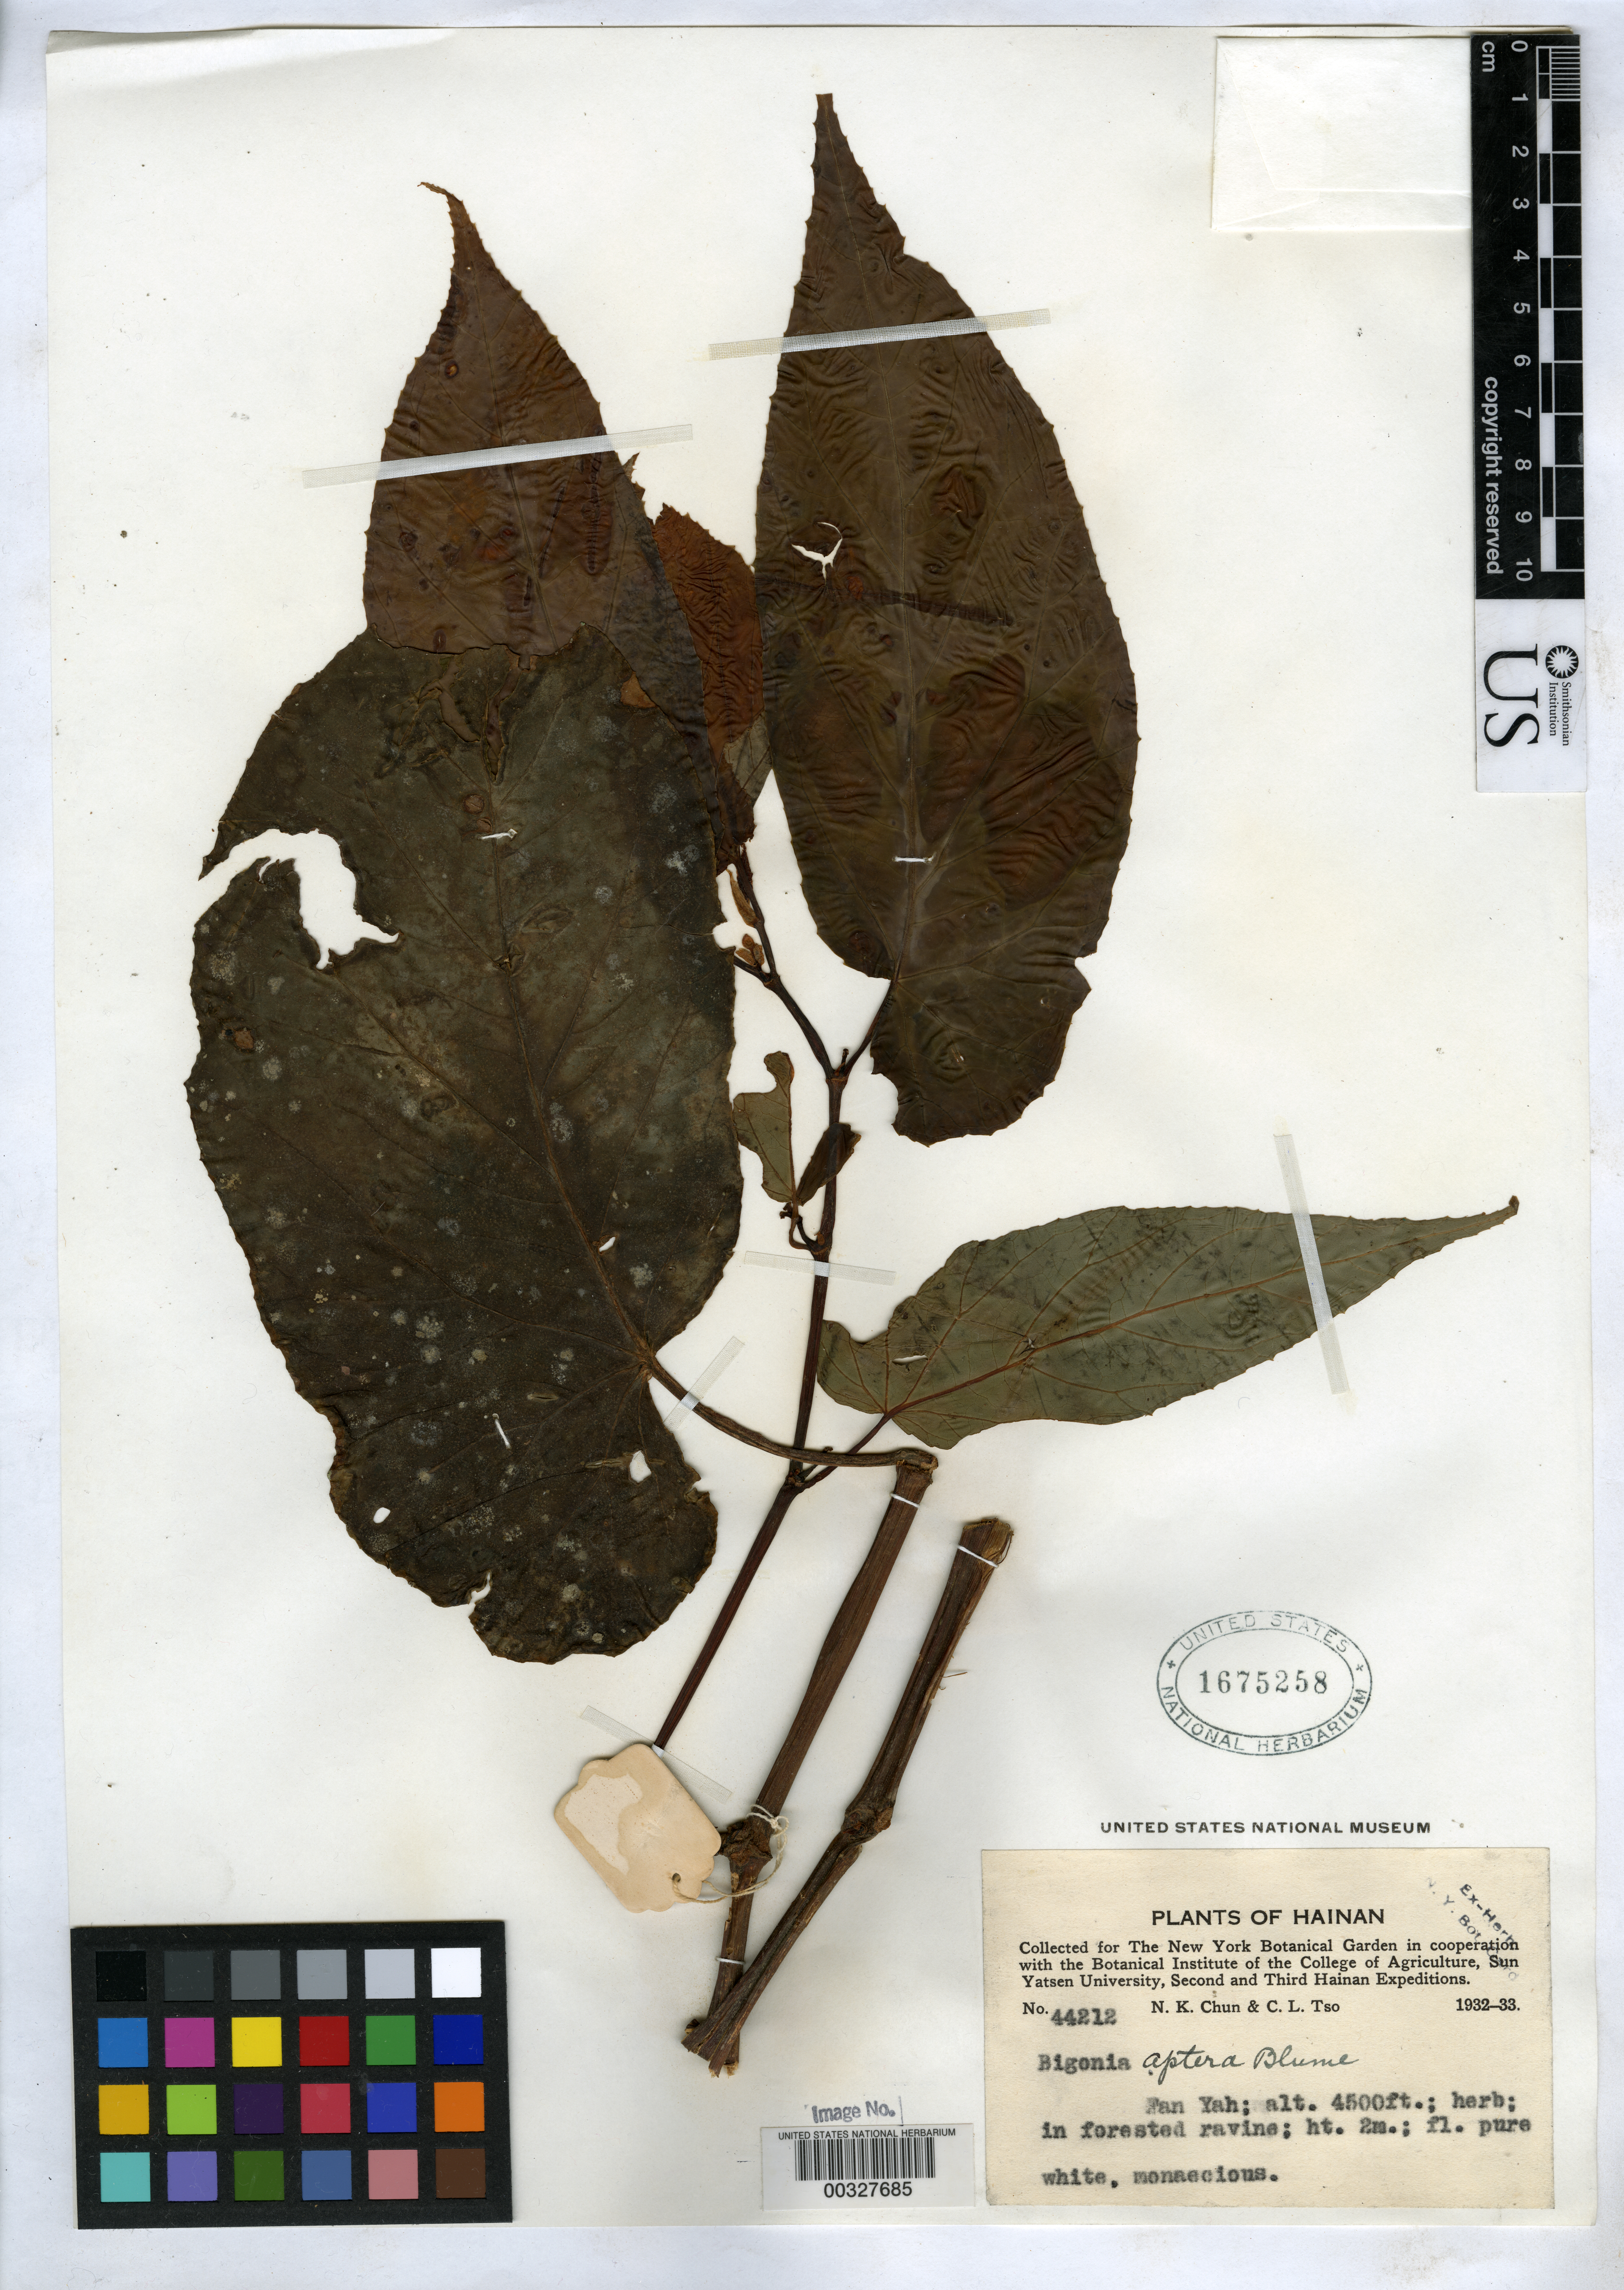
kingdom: Plantae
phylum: Tracheophyta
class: Magnoliopsida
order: Cucurbitales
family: Begoniaceae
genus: Begonia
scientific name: Begonia aptera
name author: Blume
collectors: N. K. Chun & C. Tso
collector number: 44212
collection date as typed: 1932 to -- -- 1933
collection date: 1932/1933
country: China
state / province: Hainan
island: Hainan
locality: Fan uyah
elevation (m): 1372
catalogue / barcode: US 1675258